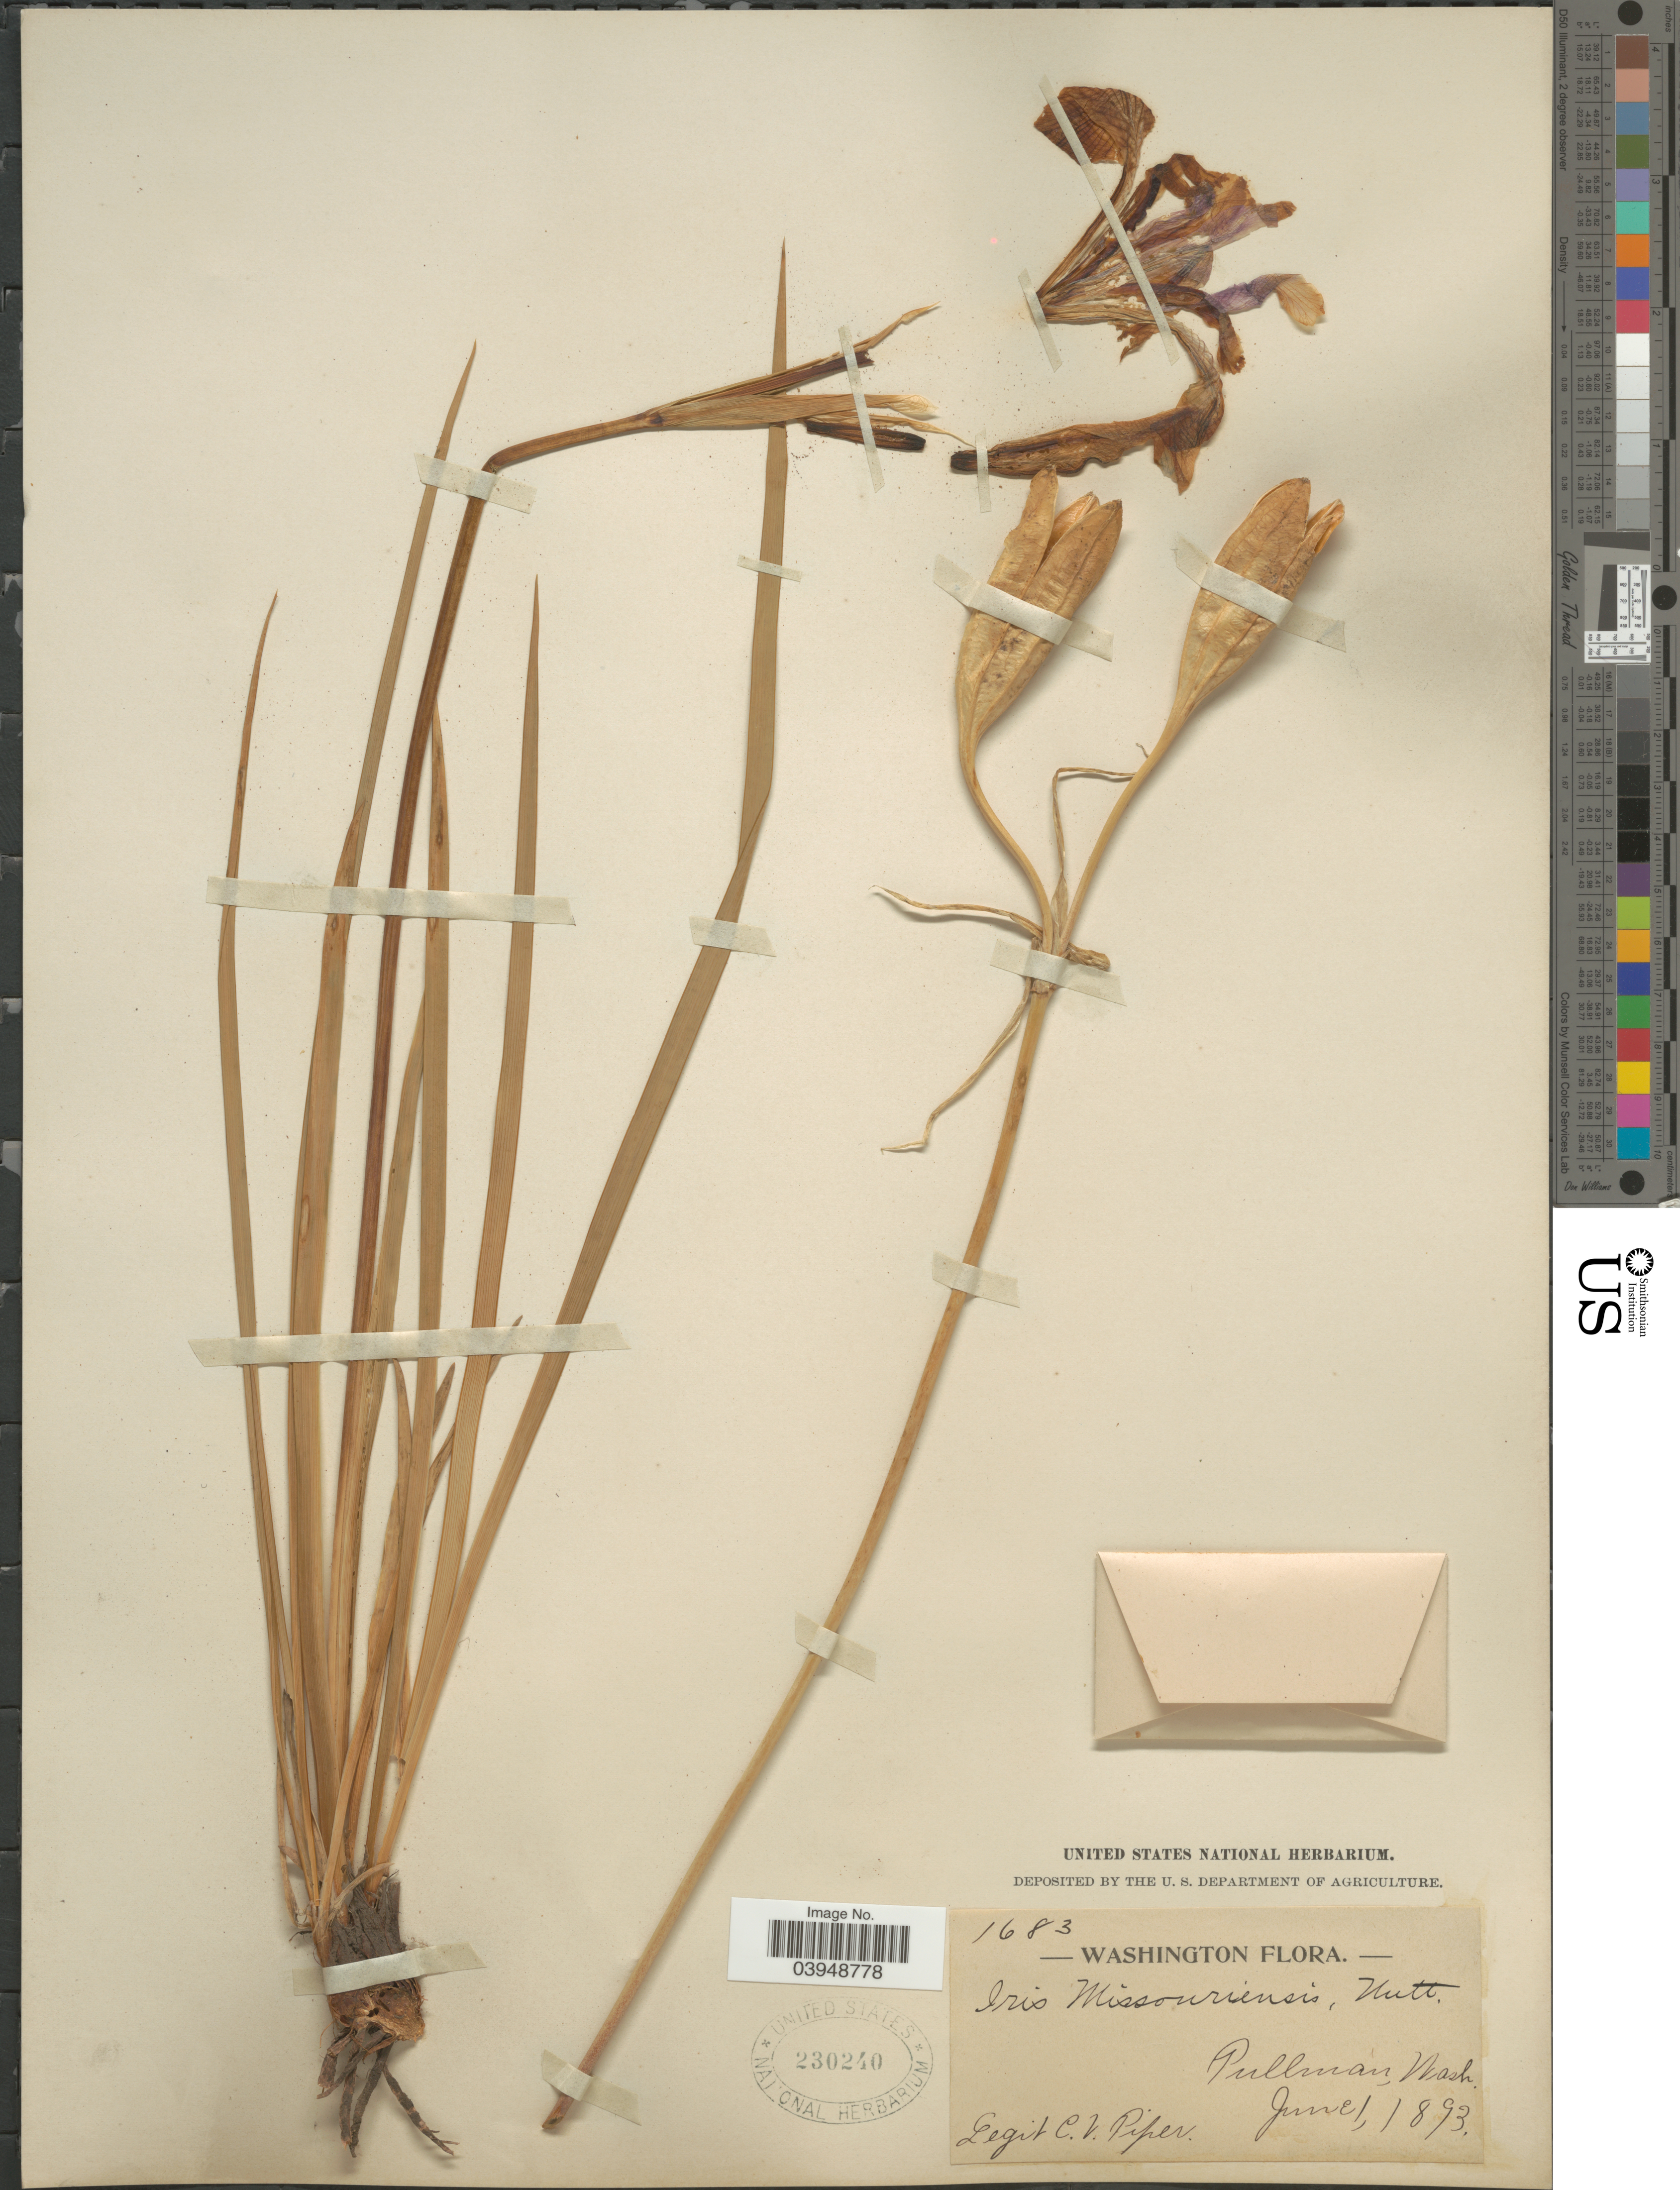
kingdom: Plantae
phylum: Tracheophyta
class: Liliopsida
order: Asparagales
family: Iridaceae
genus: Iris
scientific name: Iris missouriensis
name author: Nutt.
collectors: C. V. Piper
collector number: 1683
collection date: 1893-06-01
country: United States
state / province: Washington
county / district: Whitman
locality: Pullman.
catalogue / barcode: US 230240